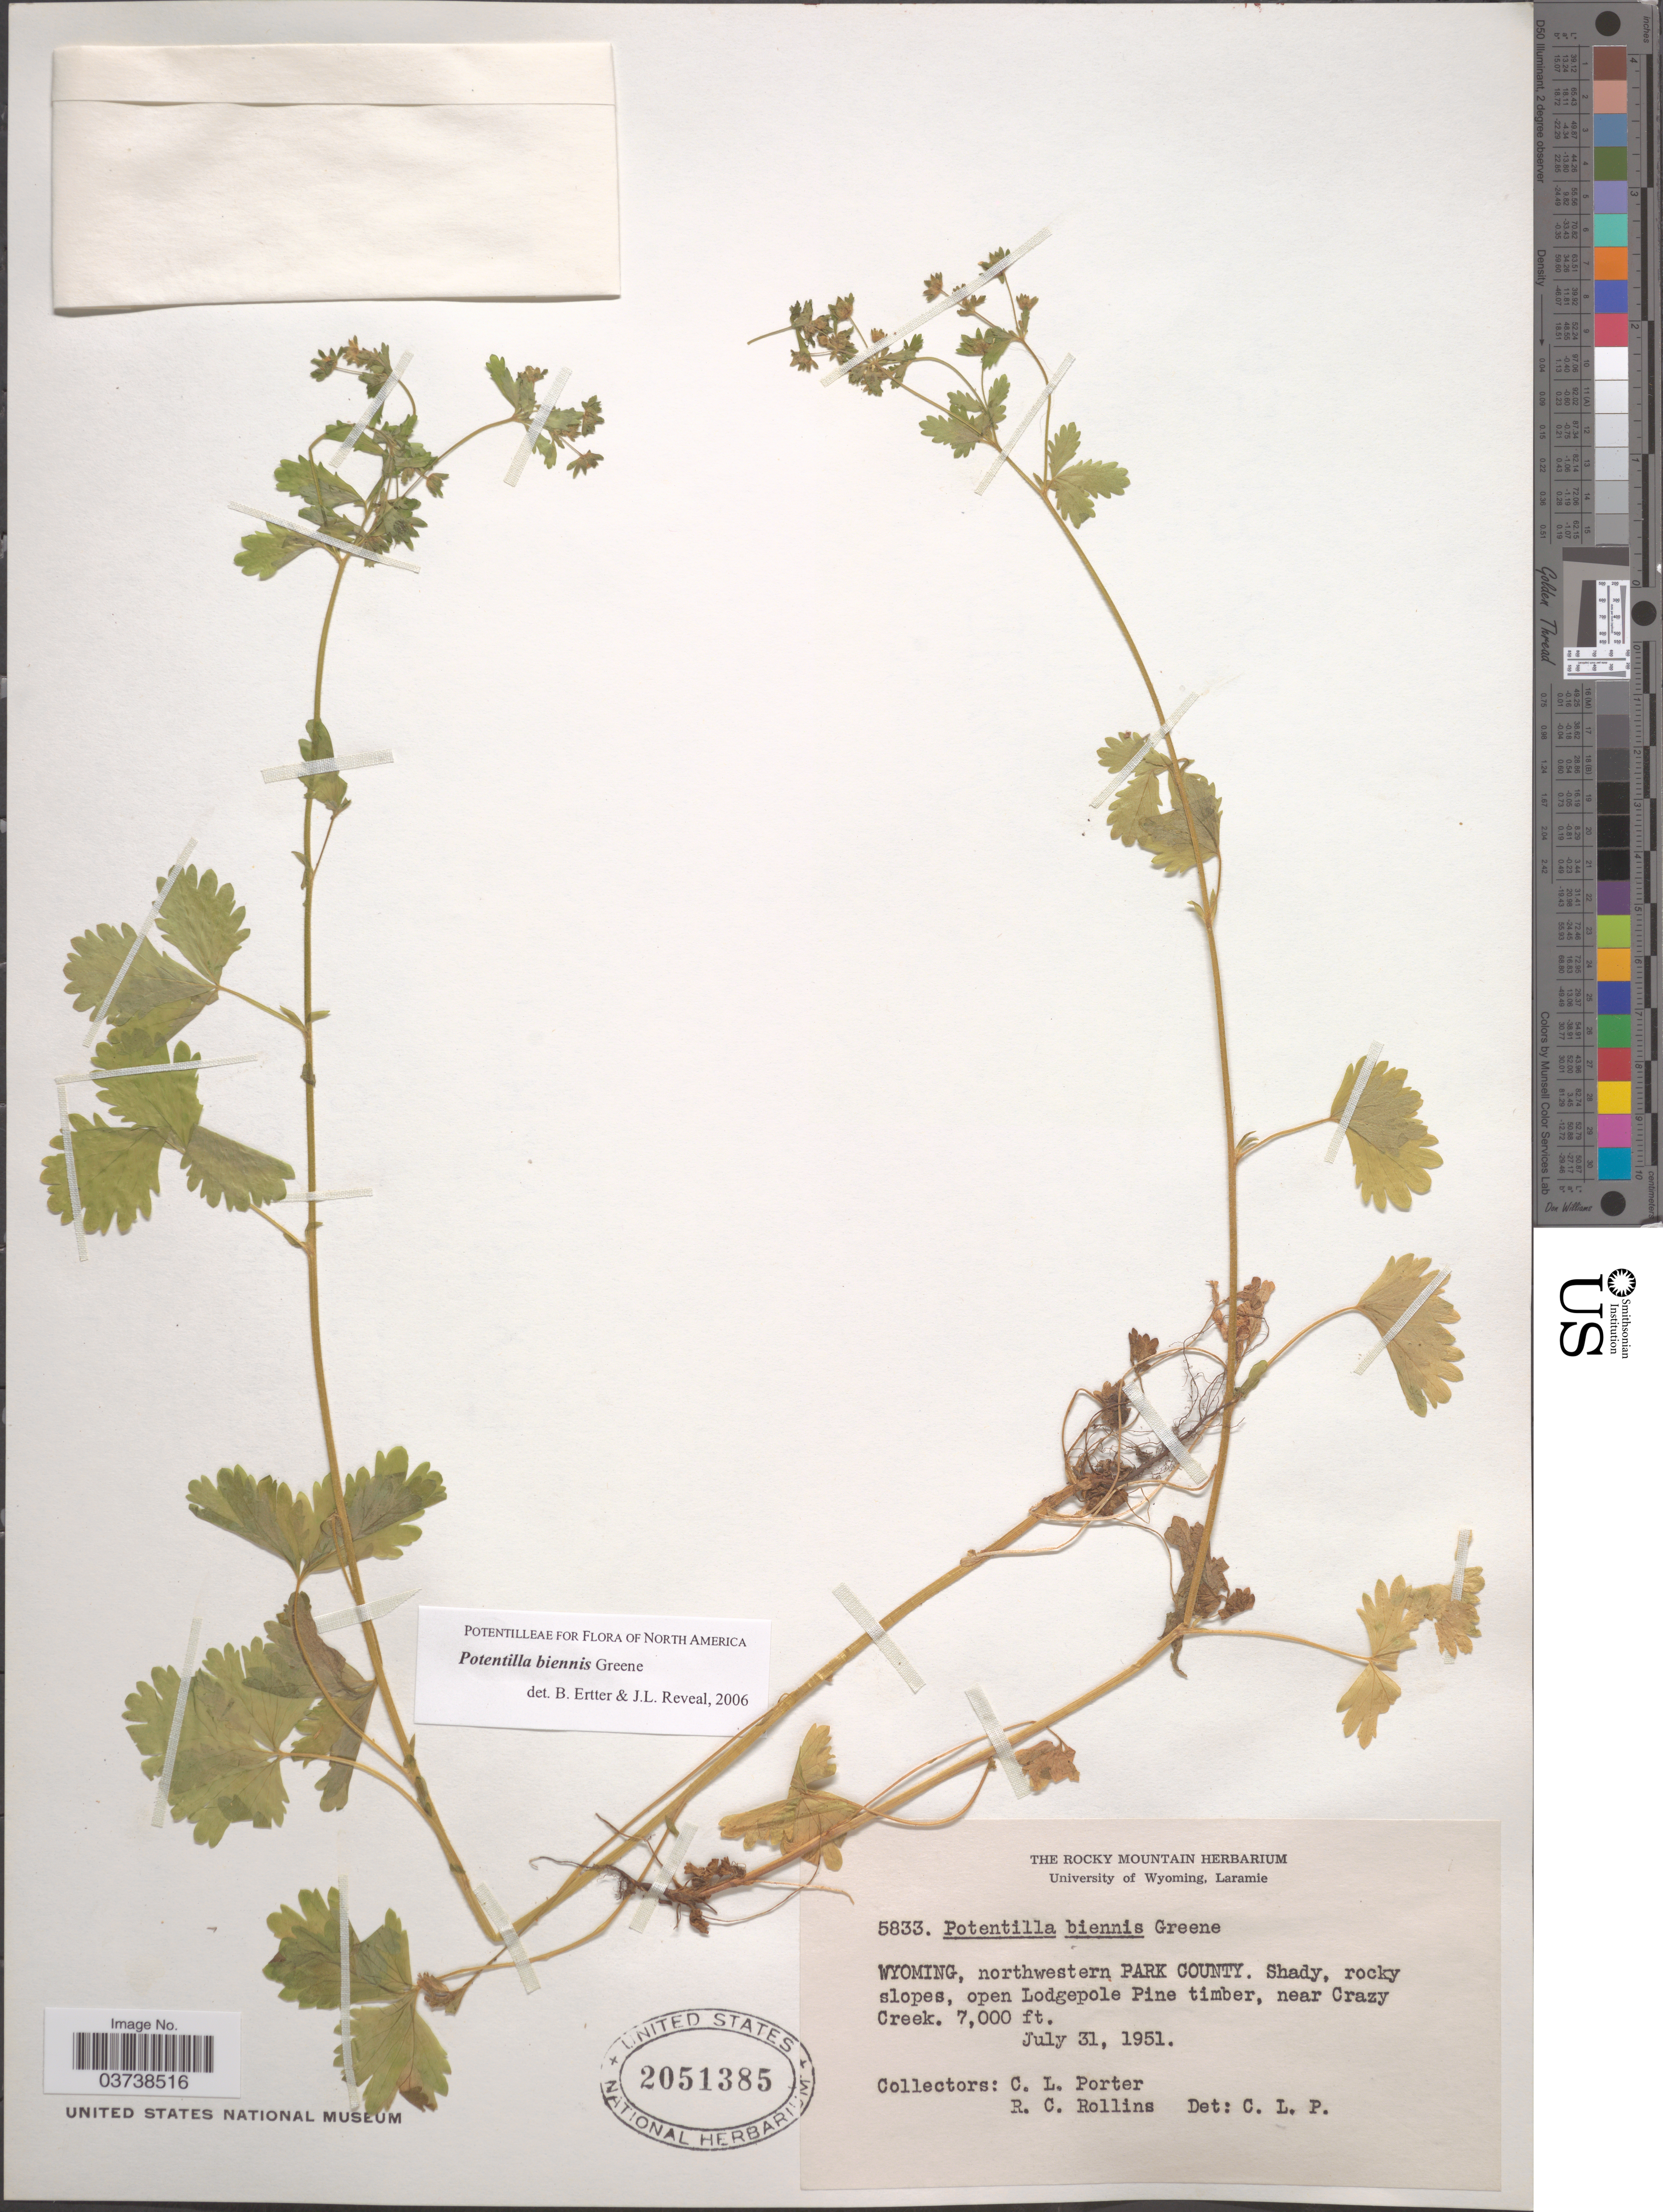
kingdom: Plantae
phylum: Tracheophyta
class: Magnoliopsida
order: Rosales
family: Rosaceae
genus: Potentilla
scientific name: Potentilla biennis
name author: Greene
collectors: C. L. Porter & R. C. Rollins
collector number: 5833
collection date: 1951-07-31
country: United States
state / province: Wyoming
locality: Northwestern Park County. Open Lodgepole Pine timber, near Crazy Creek.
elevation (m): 2134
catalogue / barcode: US 2051385